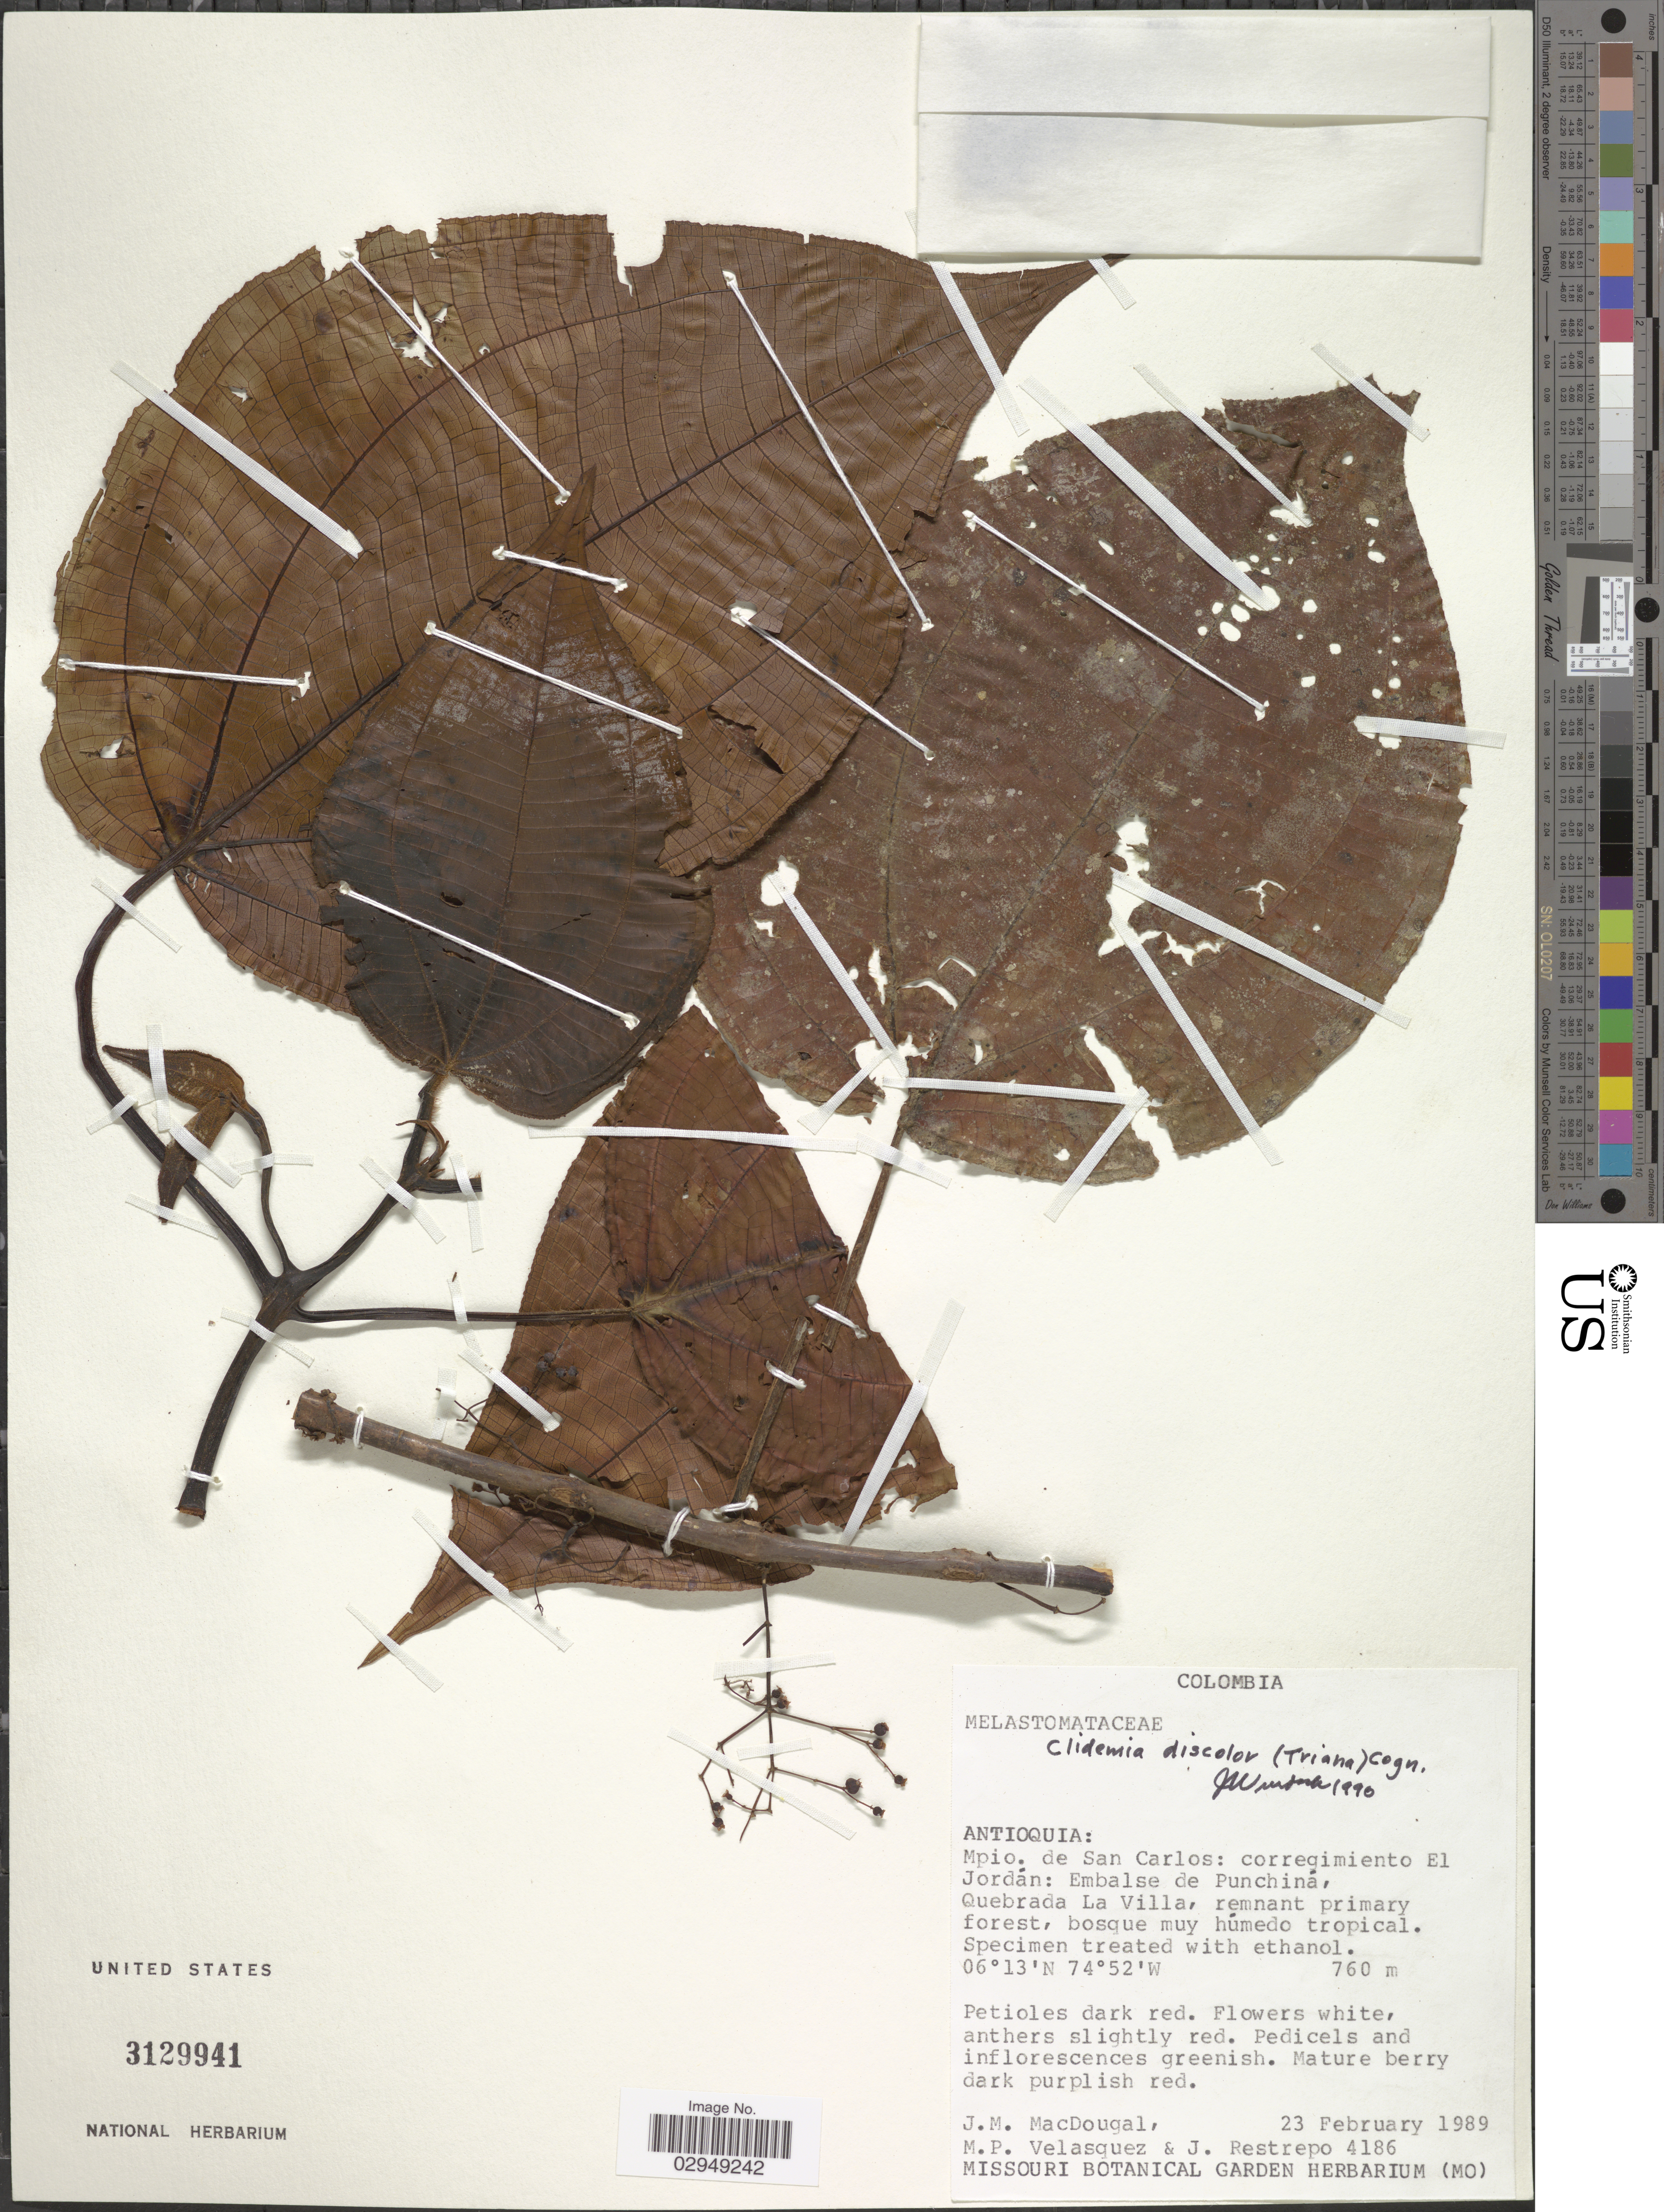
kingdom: Plantae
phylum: Tracheophyta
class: Magnoliopsida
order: Myrtales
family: Melastomataceae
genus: Clidemia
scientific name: Clidemia discolor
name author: (Triana) Cogn.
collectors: J. M. MacDougal, M. Velasquez & J. Restrepo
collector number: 4186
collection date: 1989-02-23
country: Colombia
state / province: Antioquia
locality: Mpio de San Carlos, corregimiento El Jordán, Embalse de Puchiná, Quebrada La Villa.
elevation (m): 760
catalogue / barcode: US 3129941